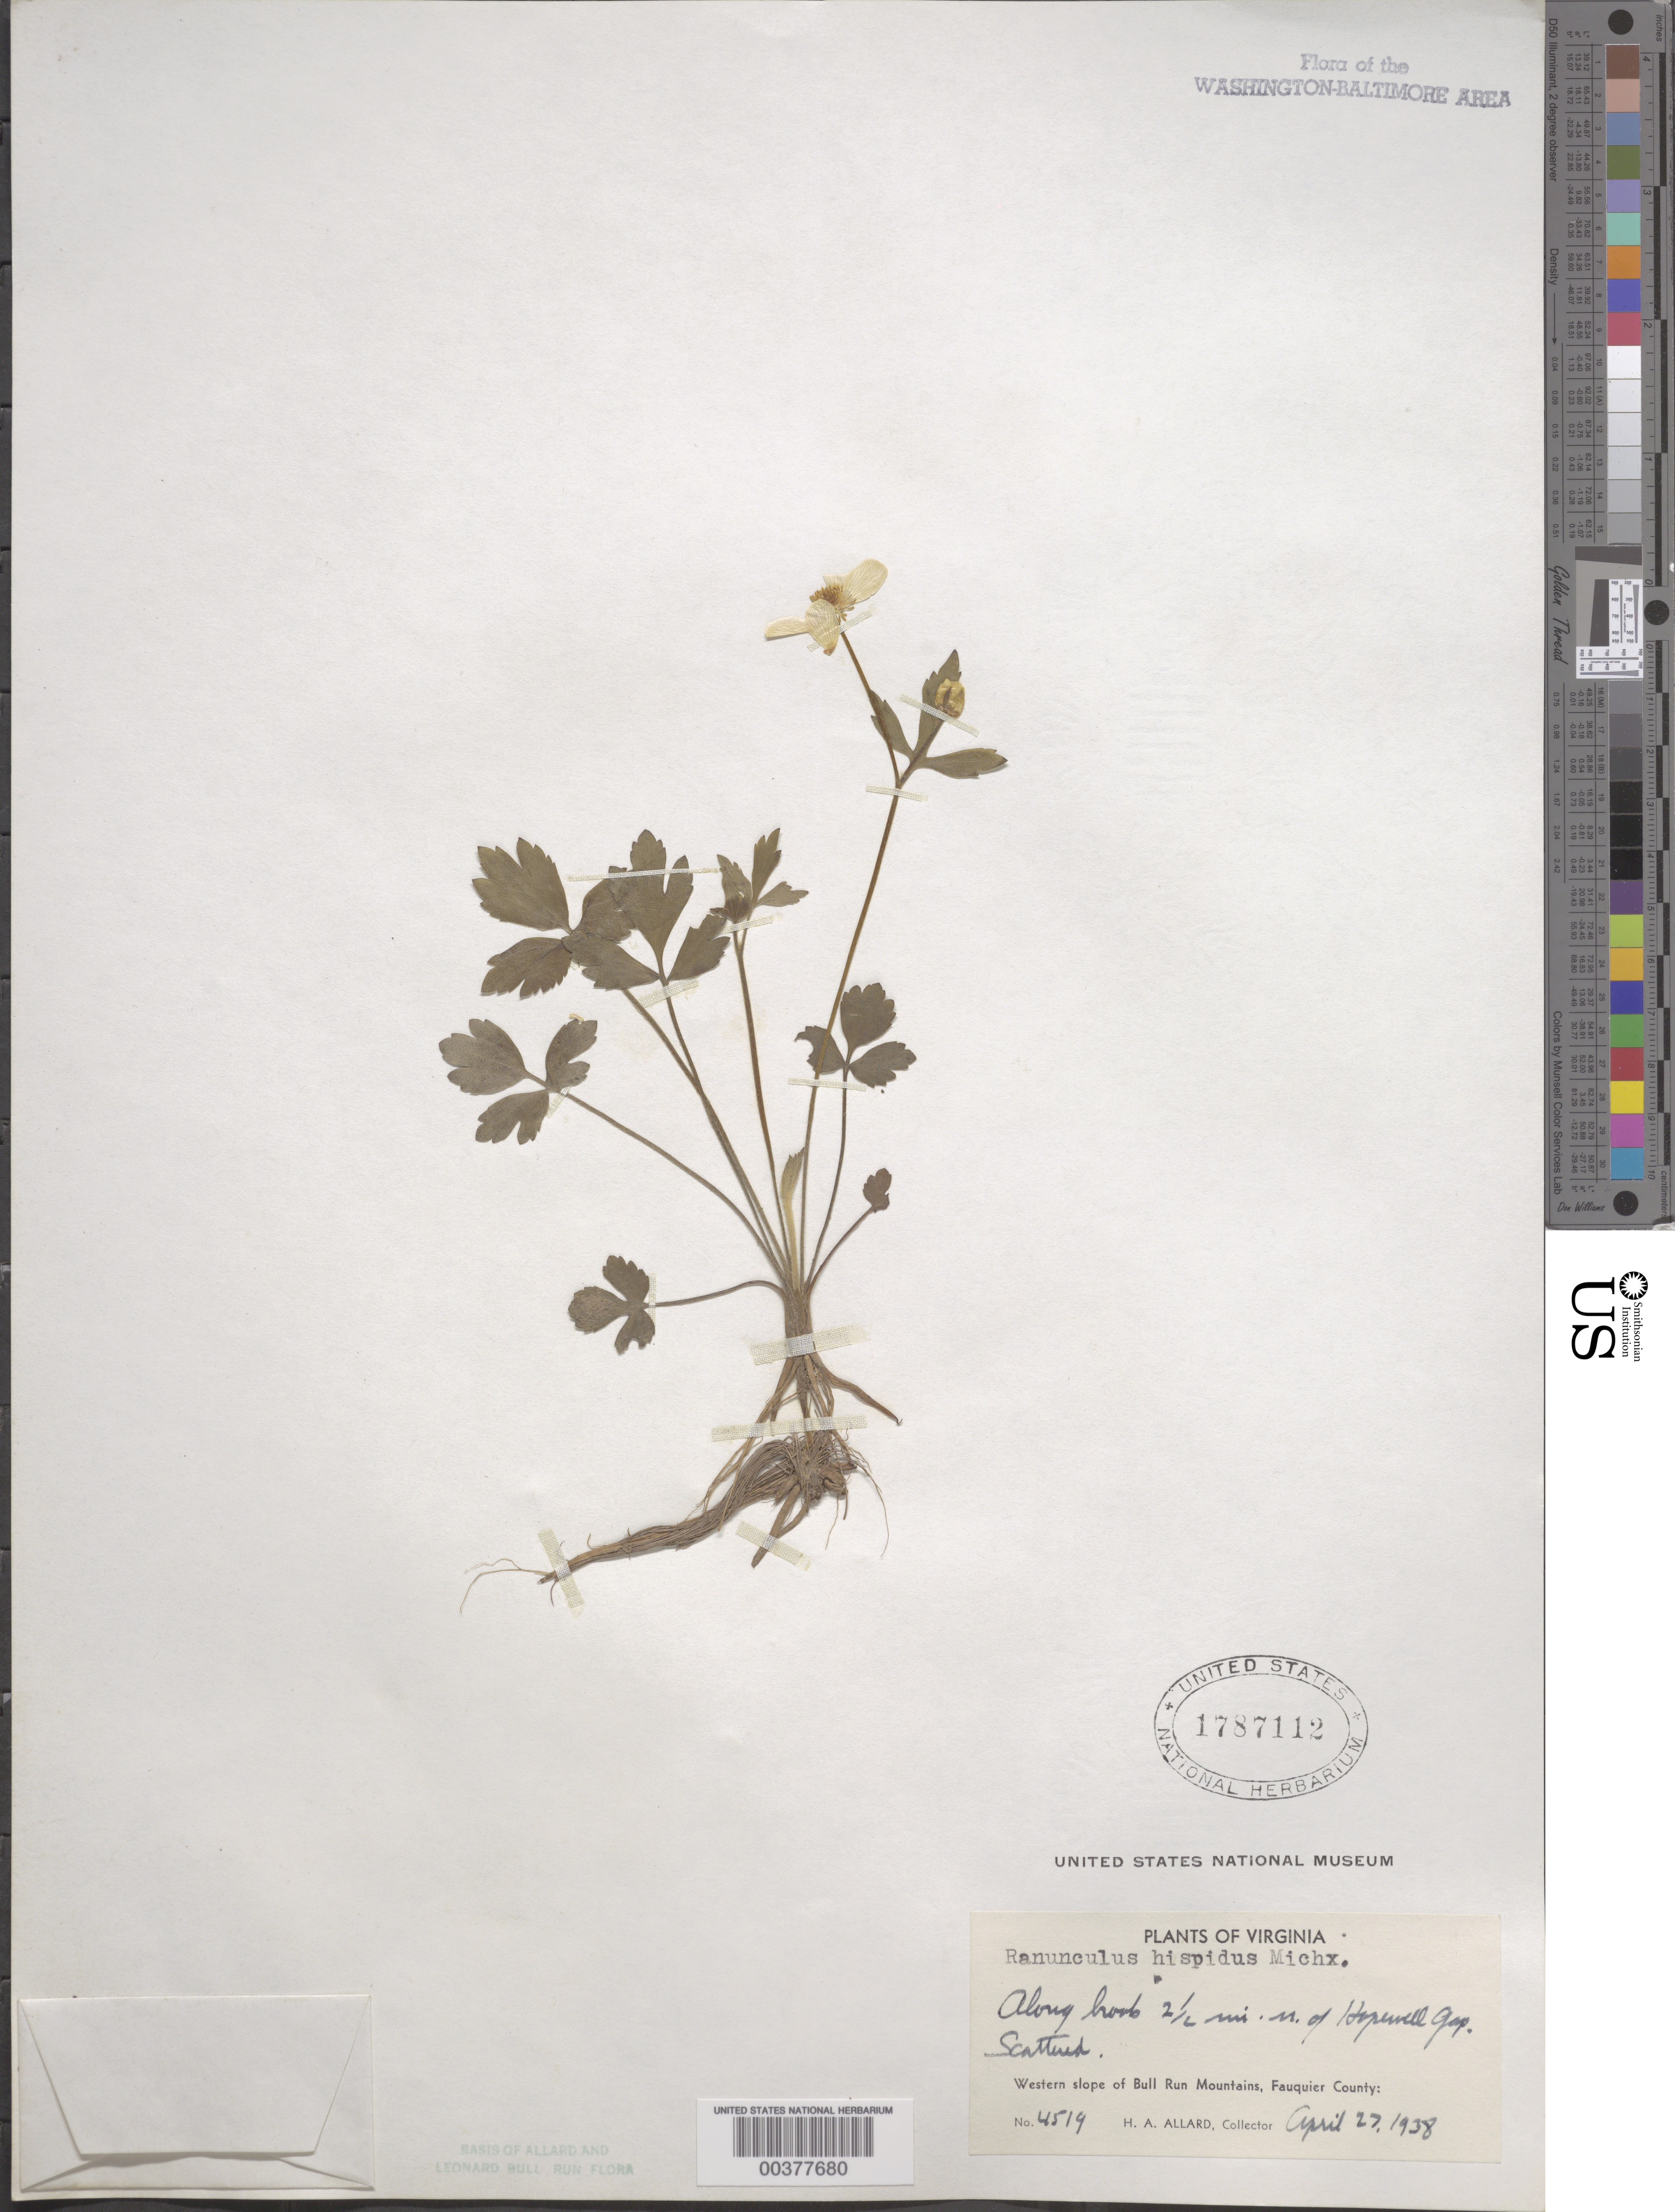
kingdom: Plantae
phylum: Tracheophyta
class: Magnoliopsida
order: Ranunculales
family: Ranunculaceae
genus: Ranunculus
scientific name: Ranunculus hispidus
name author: Michx.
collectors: H. A. Allard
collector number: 4519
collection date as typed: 27 Apr 1938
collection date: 1938-04-27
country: United States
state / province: Virginia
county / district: Fauquier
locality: North of Hopewell Gap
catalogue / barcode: US 1787112